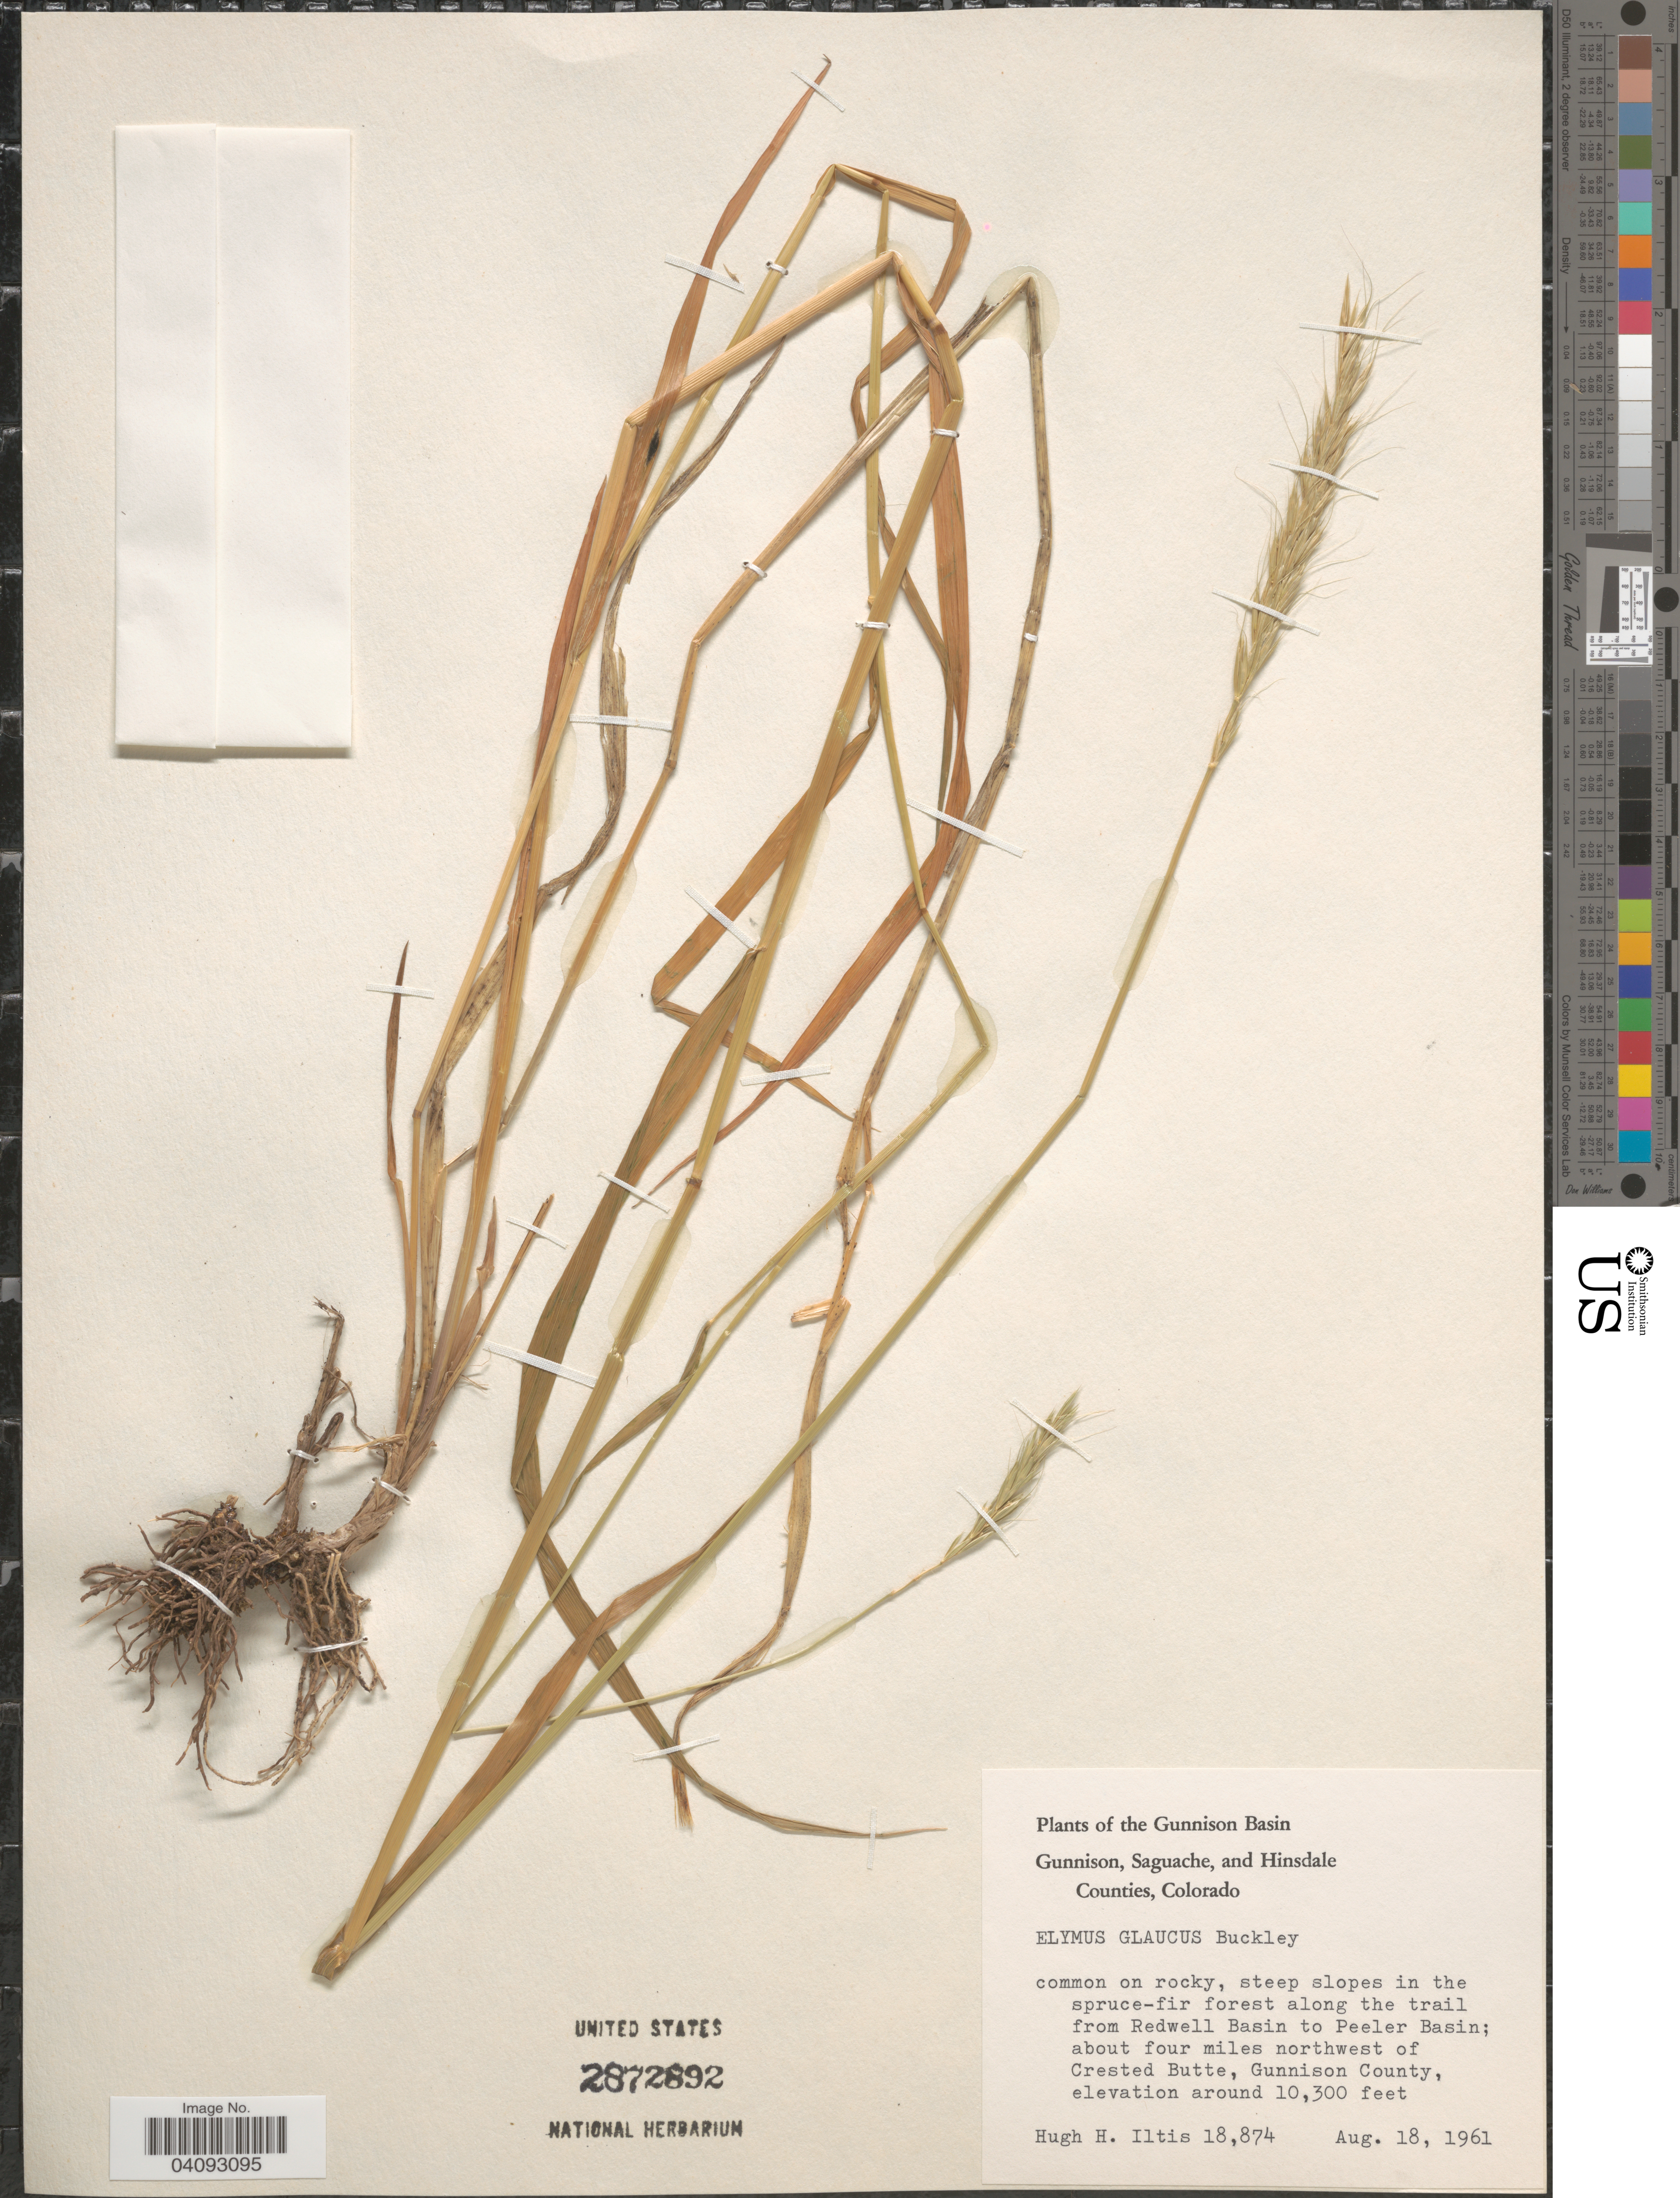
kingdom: Plantae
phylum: Tracheophyta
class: Liliopsida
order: Poales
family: Poaceae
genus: Elymus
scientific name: Elymus glaucus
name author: Buckley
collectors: H. Iltis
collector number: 18874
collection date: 1961-08-18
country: United States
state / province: Colorado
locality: Gunnison Basin. Common on rocky, steep slopes in the spruce-fir forest along the trail from Redwell Basin to Peeler Basin; about four miles northwest of Crested Butte, Gunnison County.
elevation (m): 3139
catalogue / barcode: US 2872892